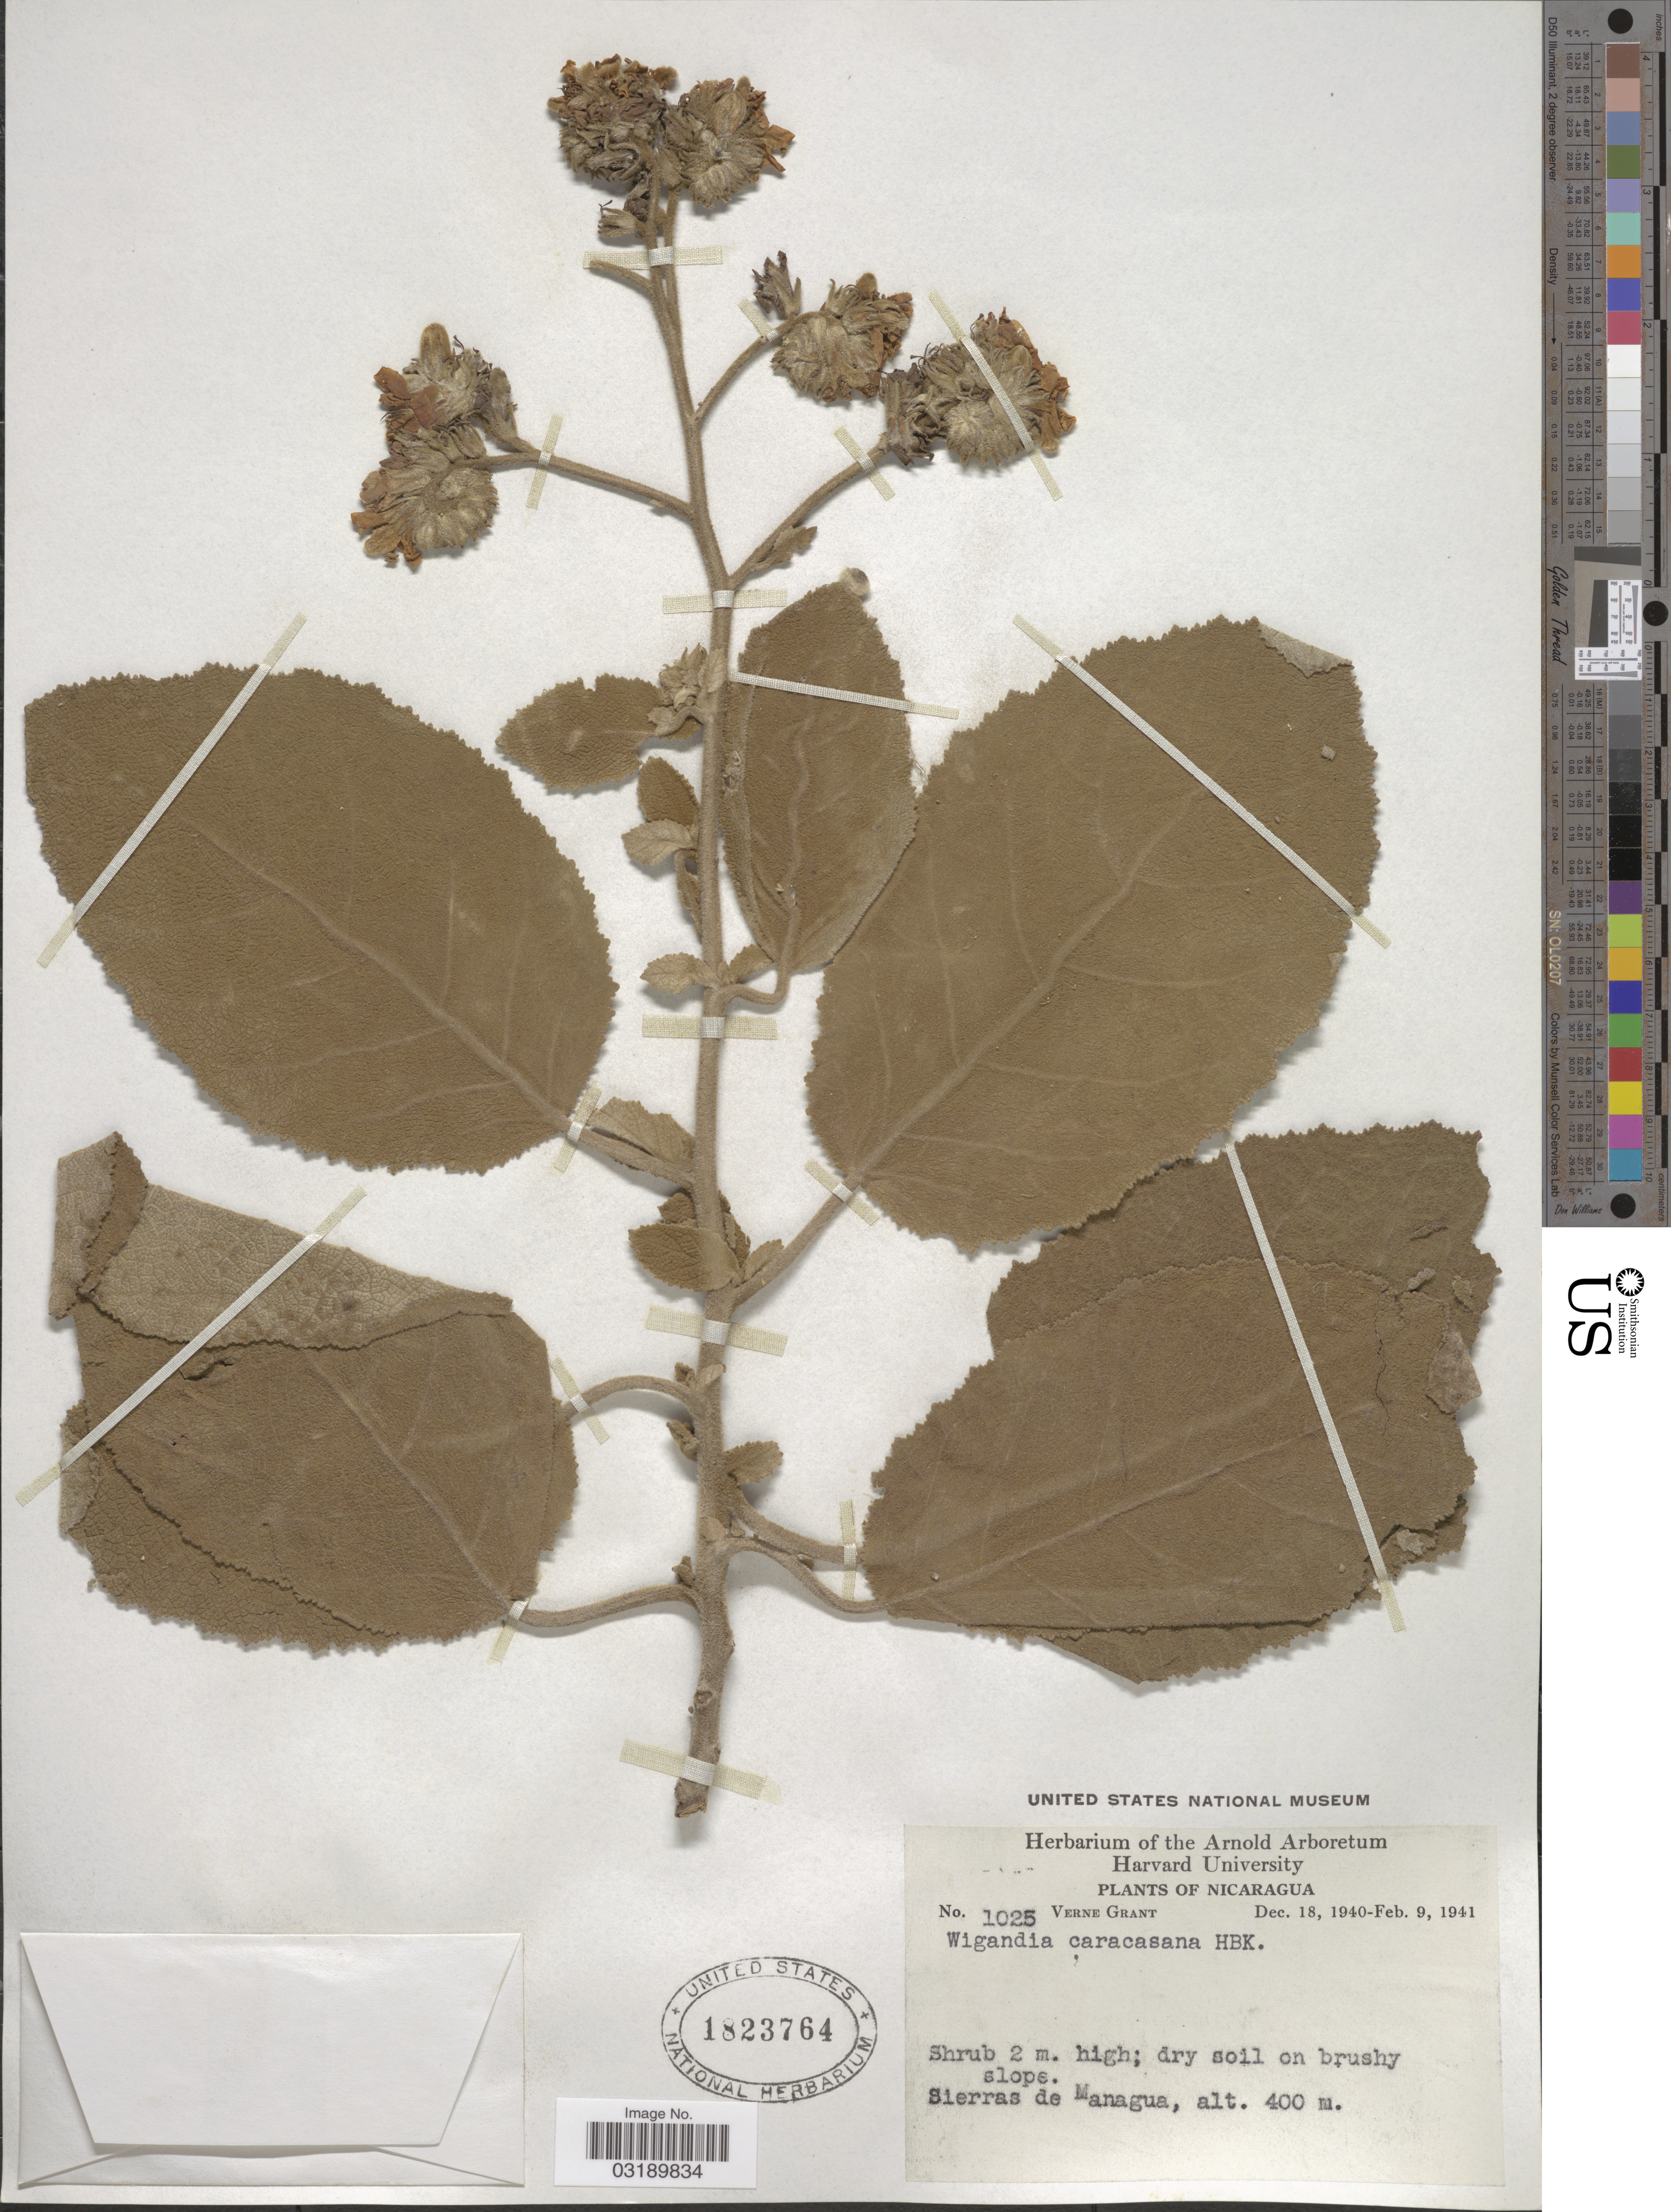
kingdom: Plantae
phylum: Tracheophyta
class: Magnoliopsida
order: Boraginales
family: Namaceae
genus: Wigandia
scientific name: Wigandia caracasana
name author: Kunth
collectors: V. Grant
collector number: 1025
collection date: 1940-12-18/1941-02-09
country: Nicaragua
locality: Sierras de Managua.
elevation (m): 400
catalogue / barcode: US 1823764